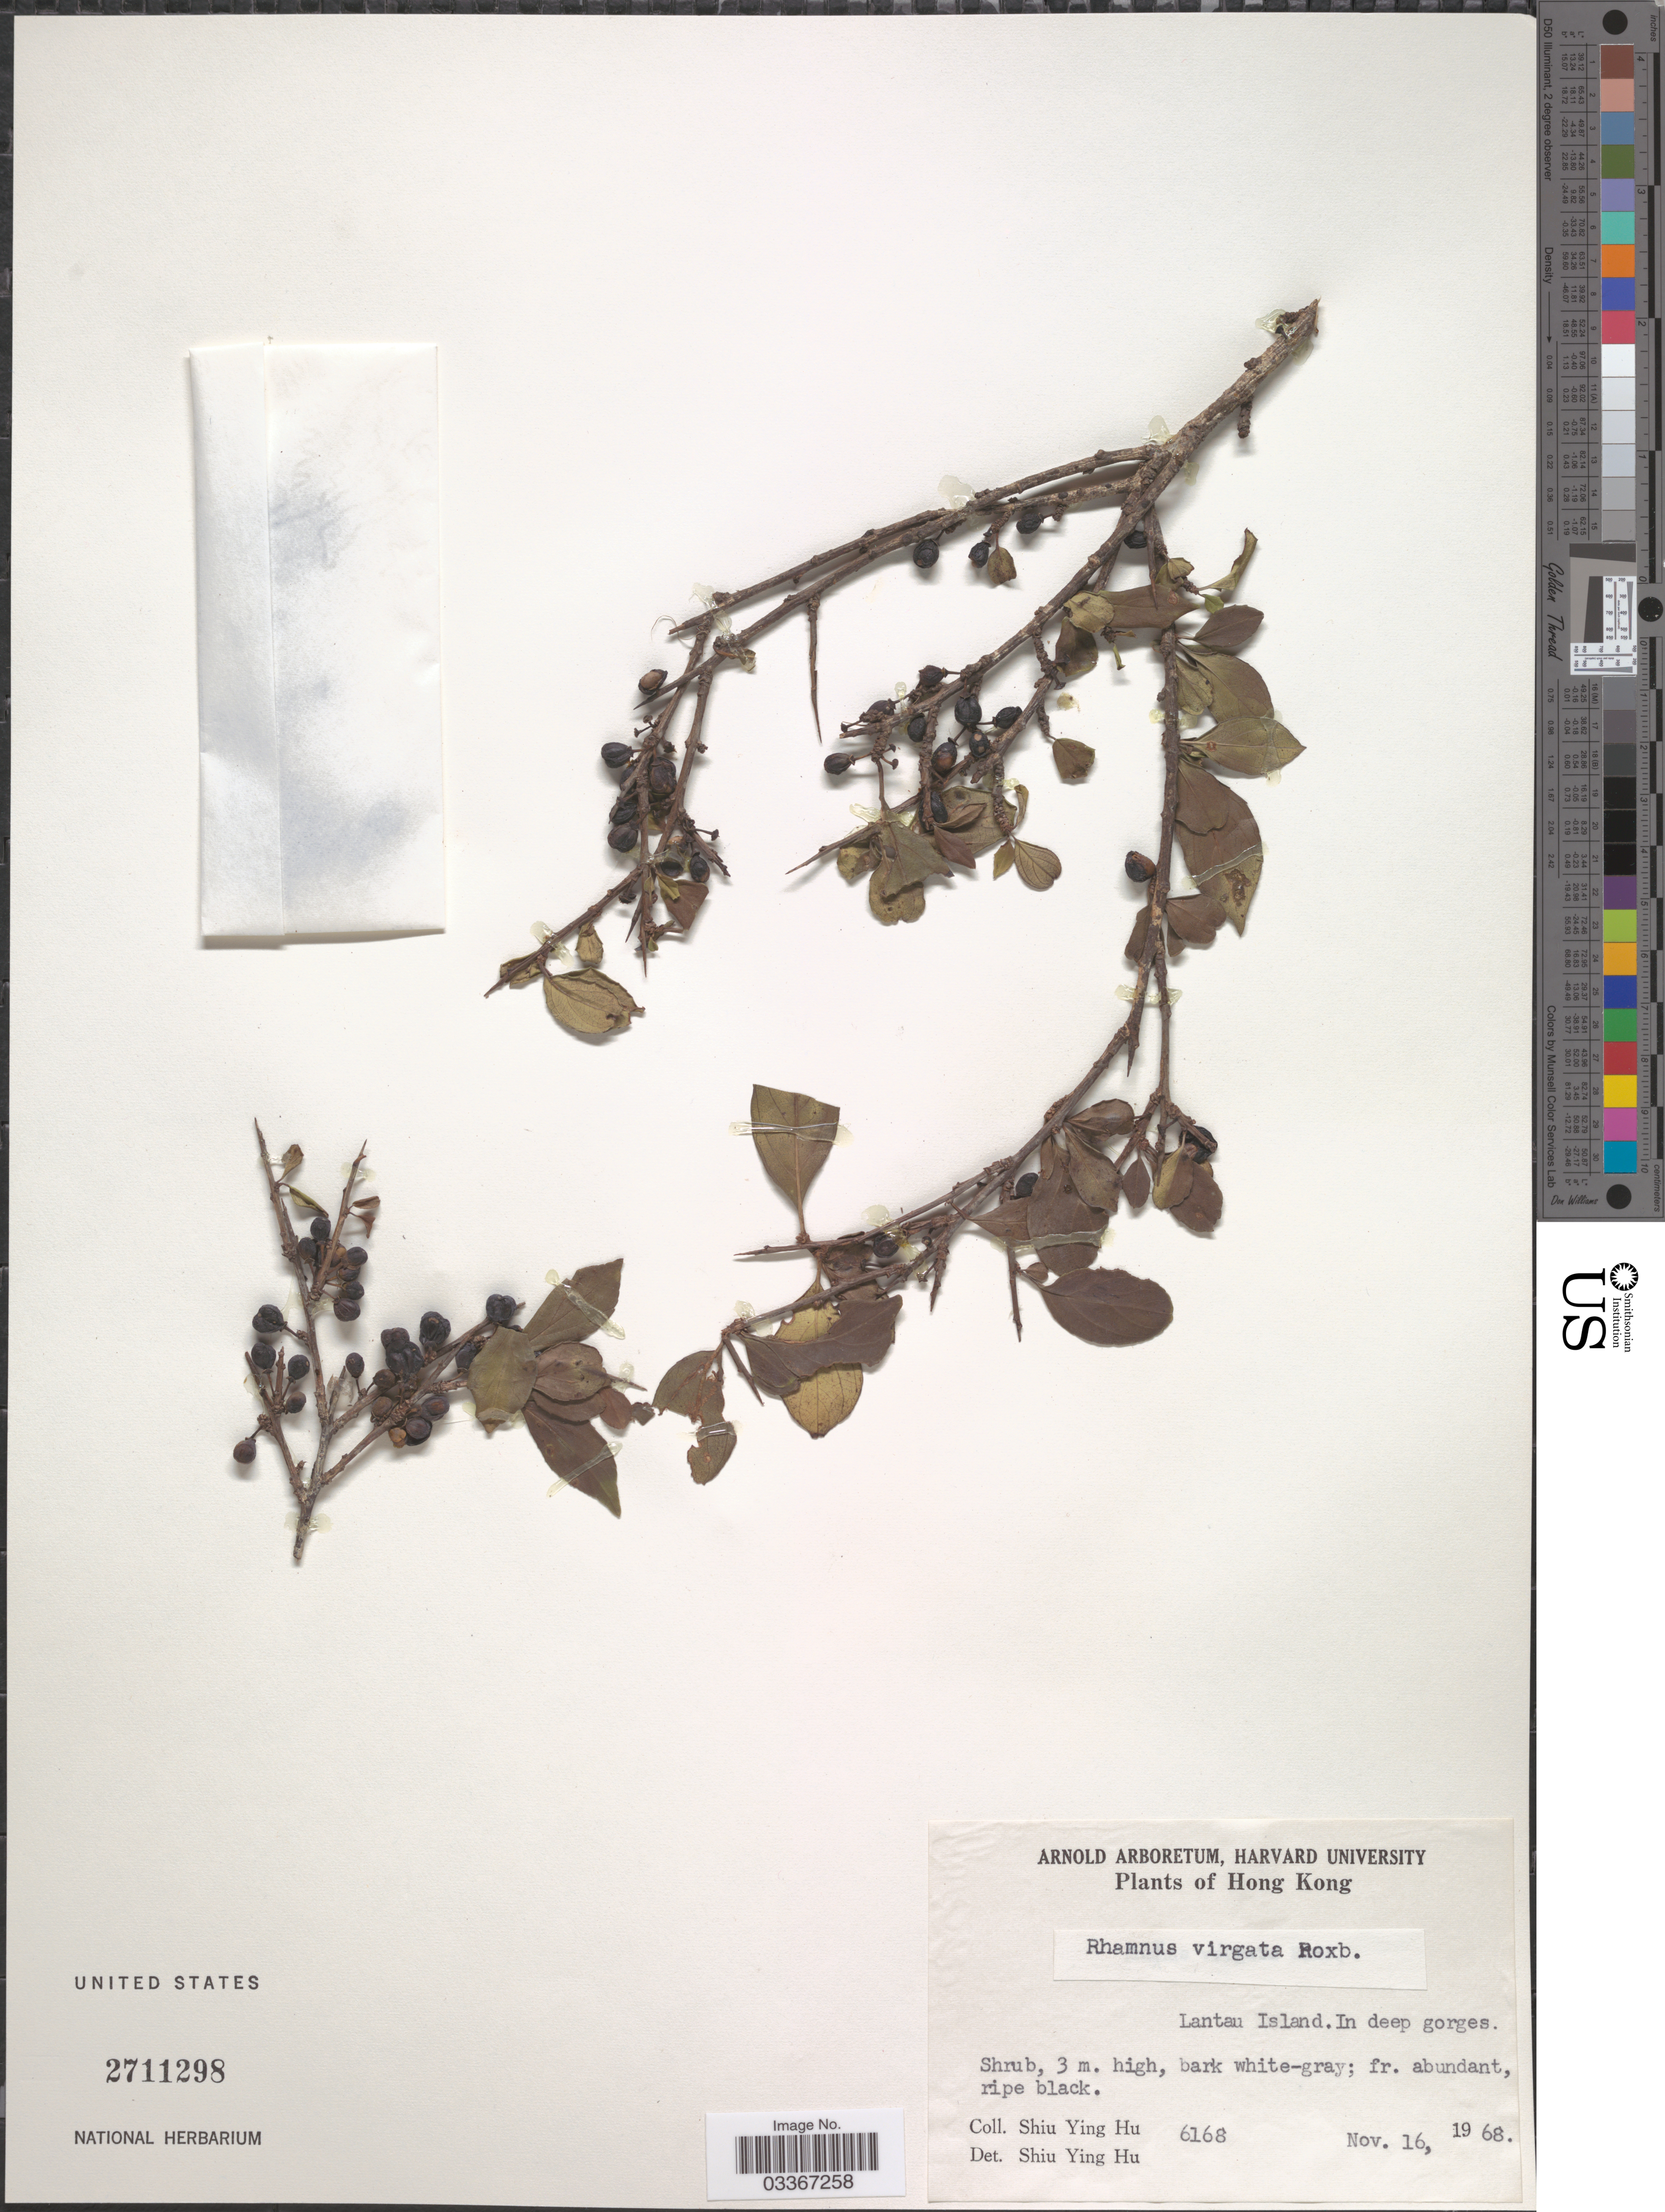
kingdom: Plantae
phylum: Tracheophyta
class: Magnoliopsida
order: Rosales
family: Rhamnaceae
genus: Rhamnus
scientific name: Rhamnus virgata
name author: Roxb.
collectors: S. Y. Hu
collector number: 6168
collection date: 1968-11-16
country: China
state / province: Hong Kong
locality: Lantau Island. In deep gorges.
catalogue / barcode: US 2711298